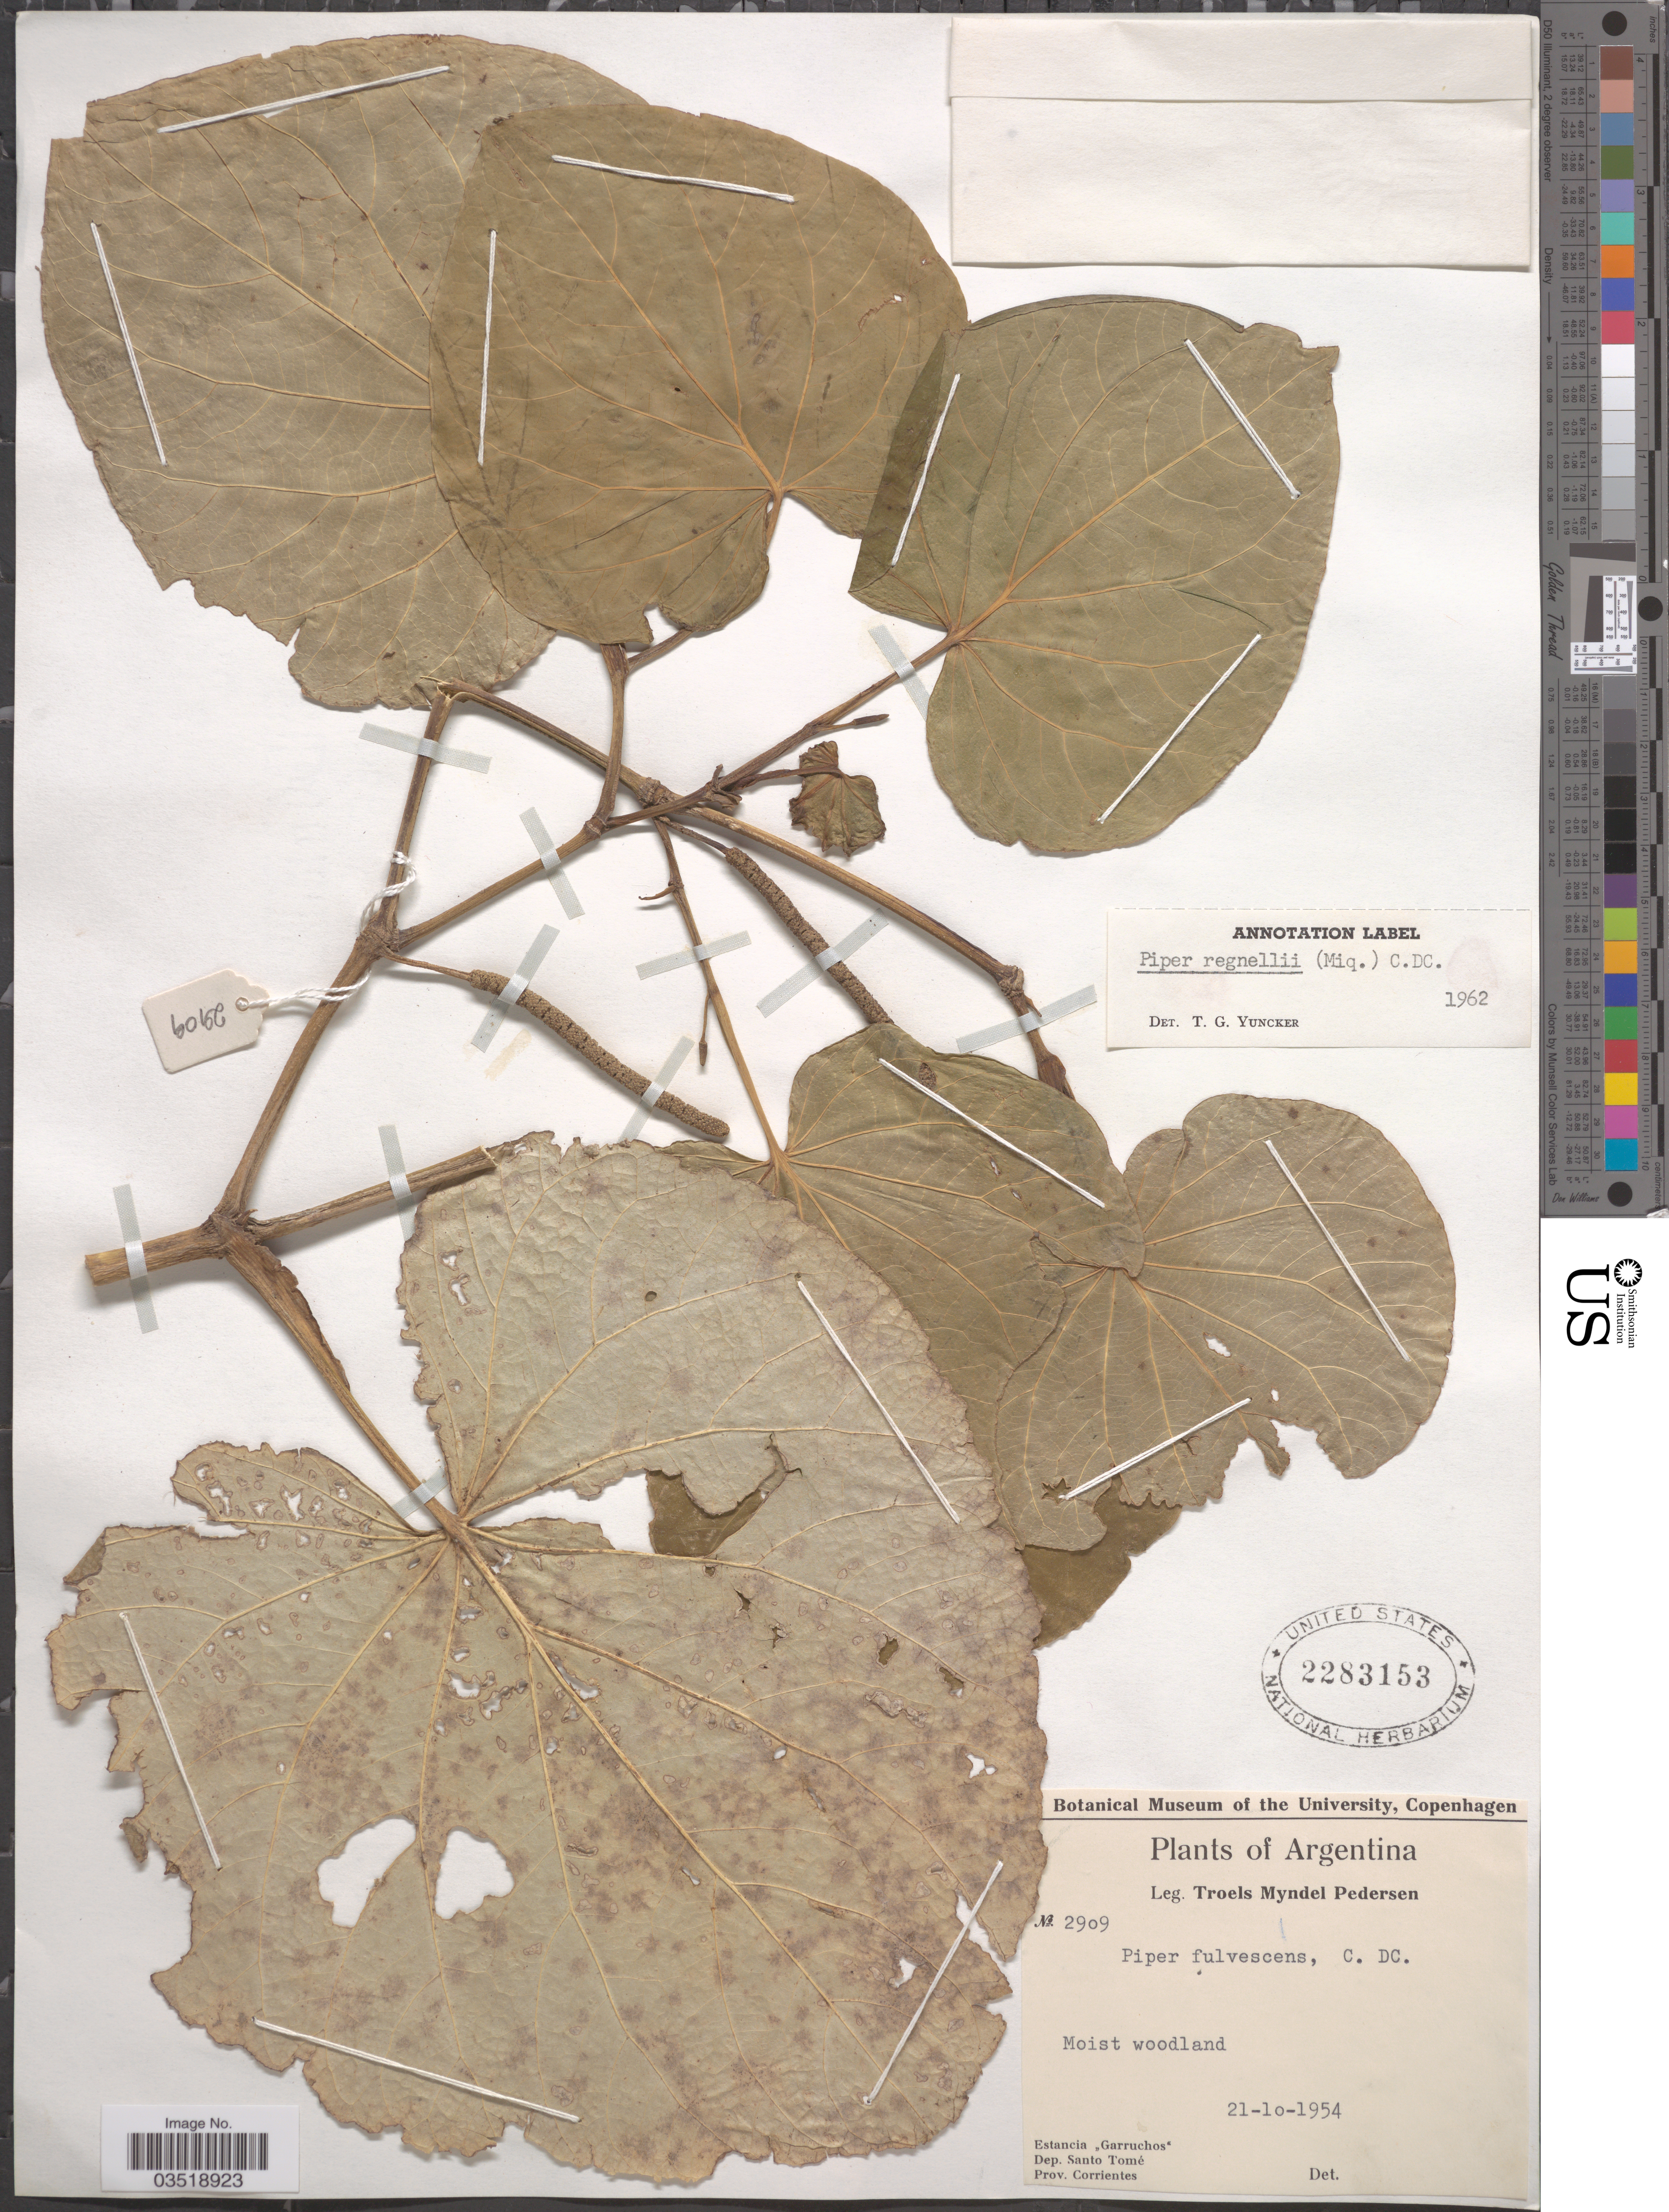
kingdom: Plantae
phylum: Tracheophyta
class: Magnoliopsida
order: Piperales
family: Piperaceae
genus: Piper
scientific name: Piper regnellii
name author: (Miq.) C. DC.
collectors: T. Pederson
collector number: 2909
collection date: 1954-10-21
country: Argentina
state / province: Corrientes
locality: Estancia "Garruchos" Dep. Santo Tomé.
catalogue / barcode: US 2283153